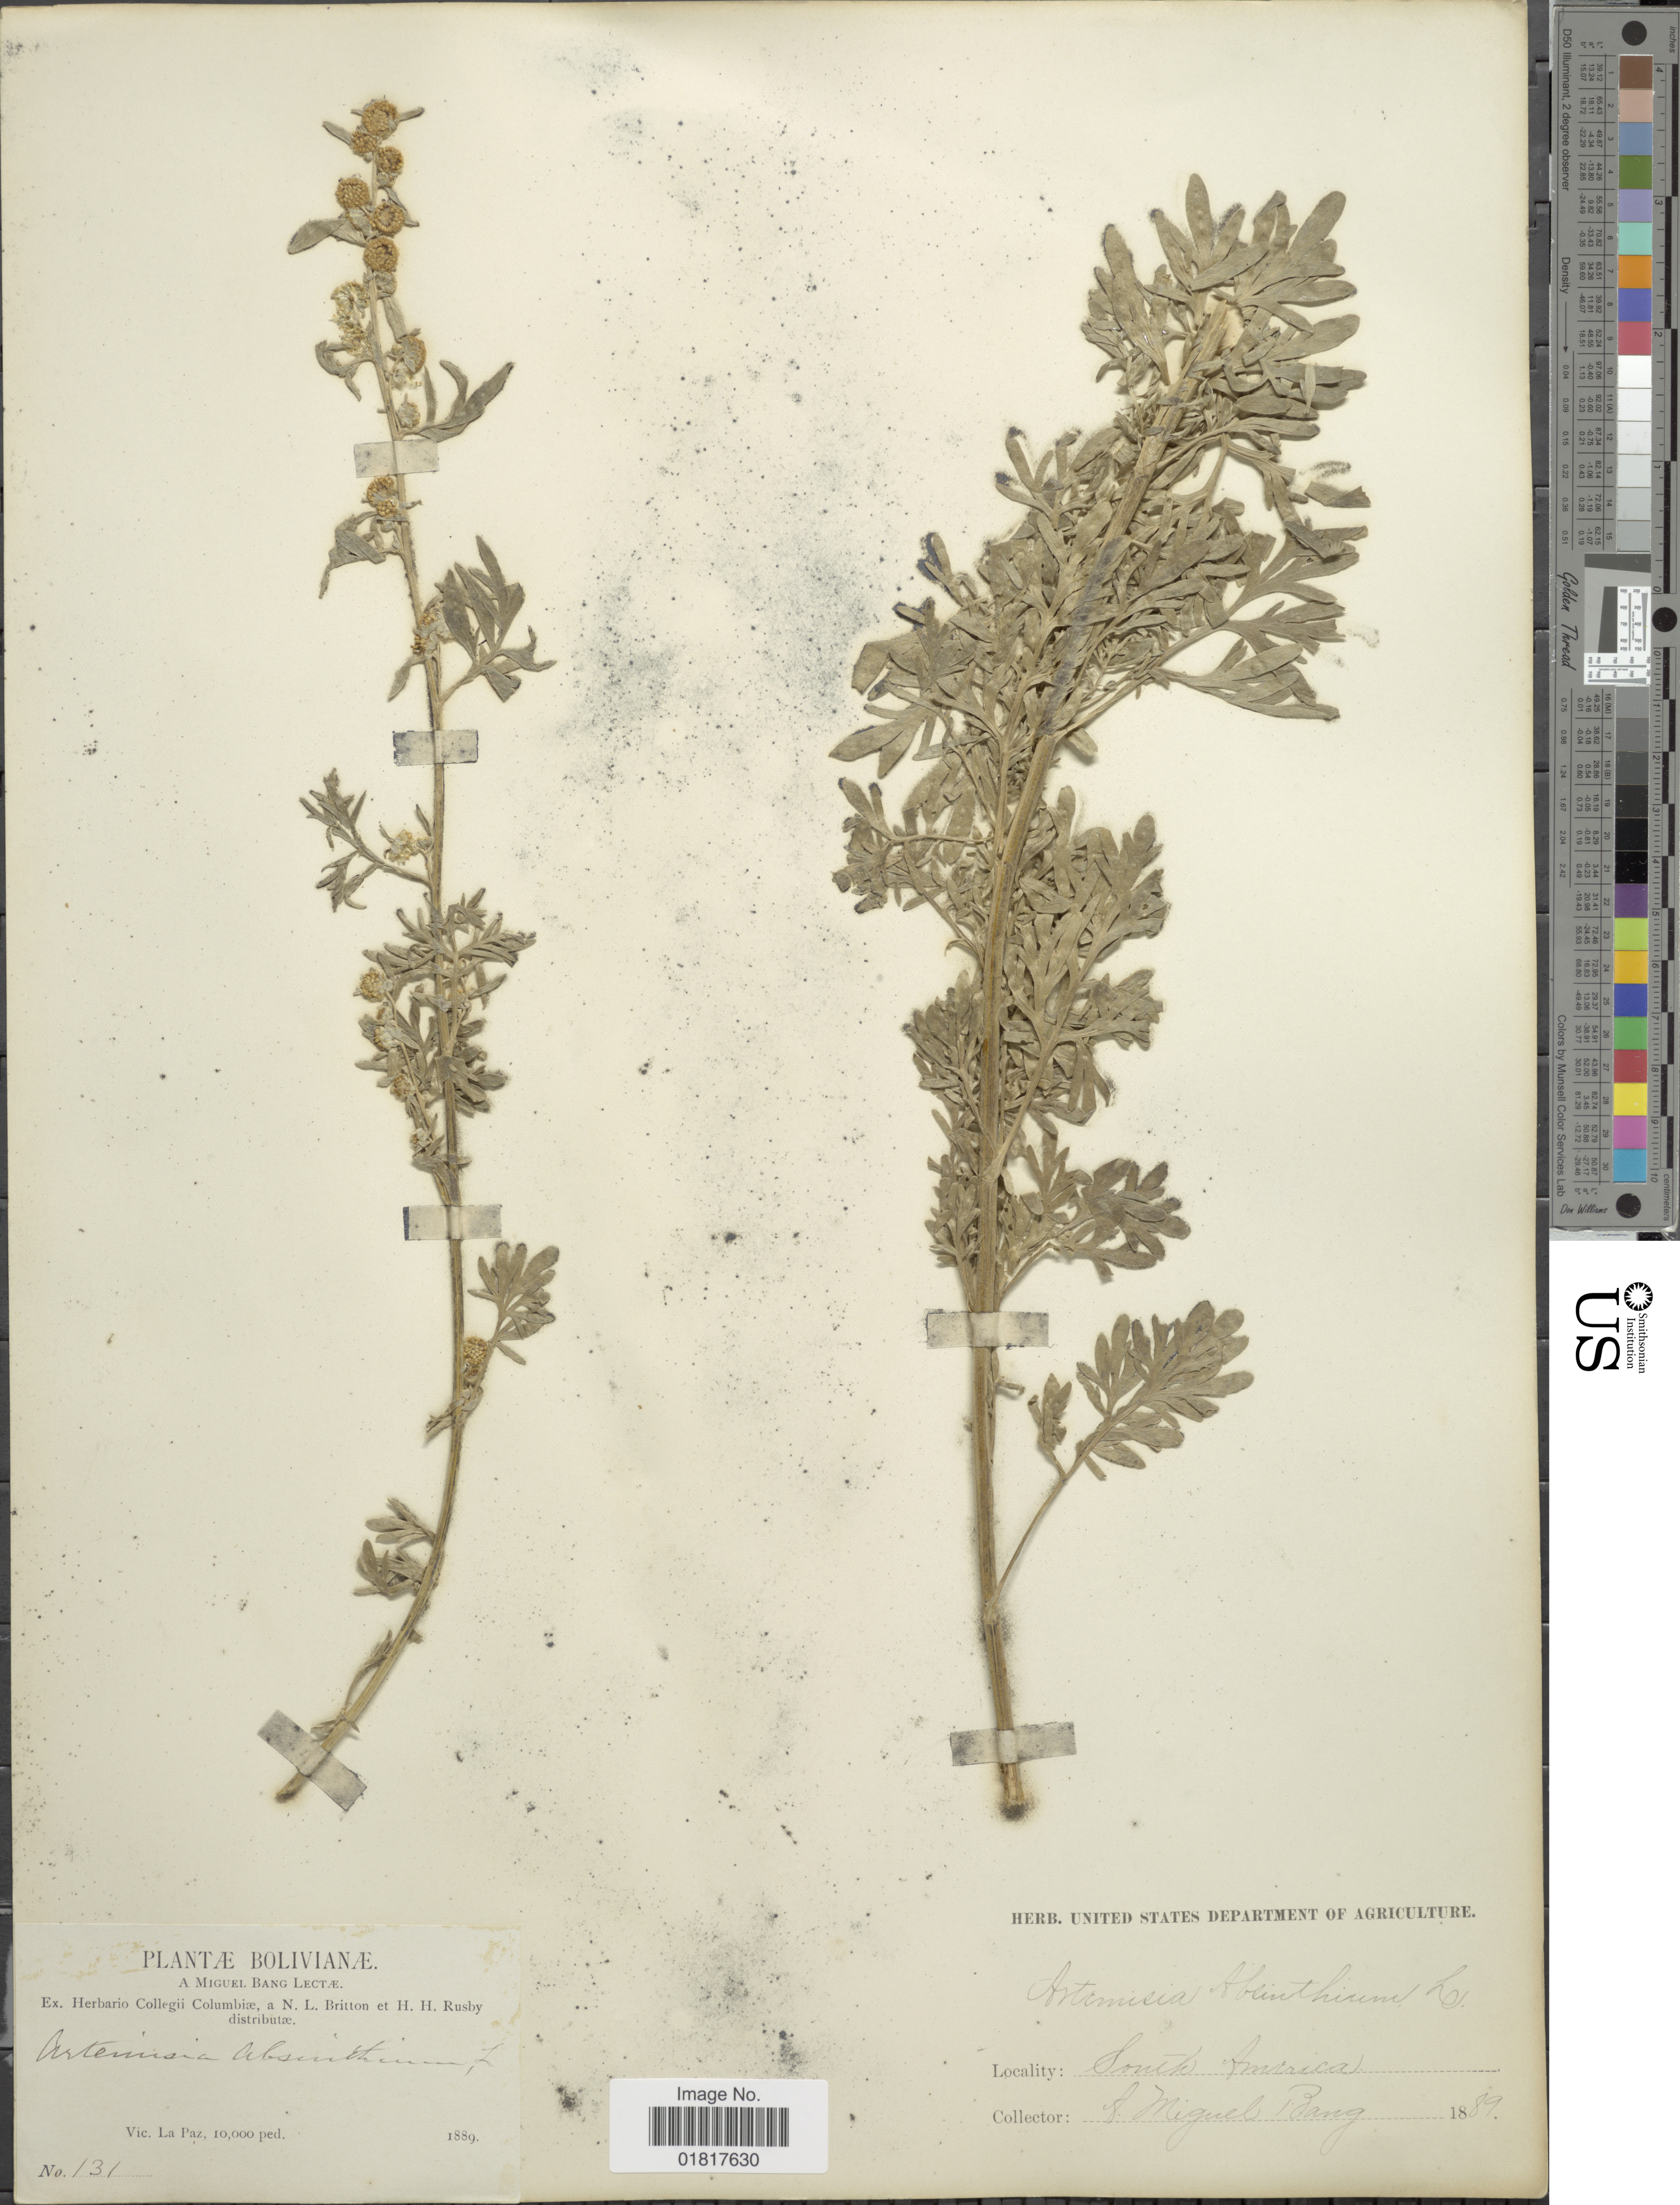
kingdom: Plantae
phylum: Tracheophyta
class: Magnoliopsida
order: Asterales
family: Asteraceae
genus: Artemisia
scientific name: Artemisia absinthium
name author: L.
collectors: M. Bang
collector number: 131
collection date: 1889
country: Bolivia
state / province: La Paz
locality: Vic. La Paz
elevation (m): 3048